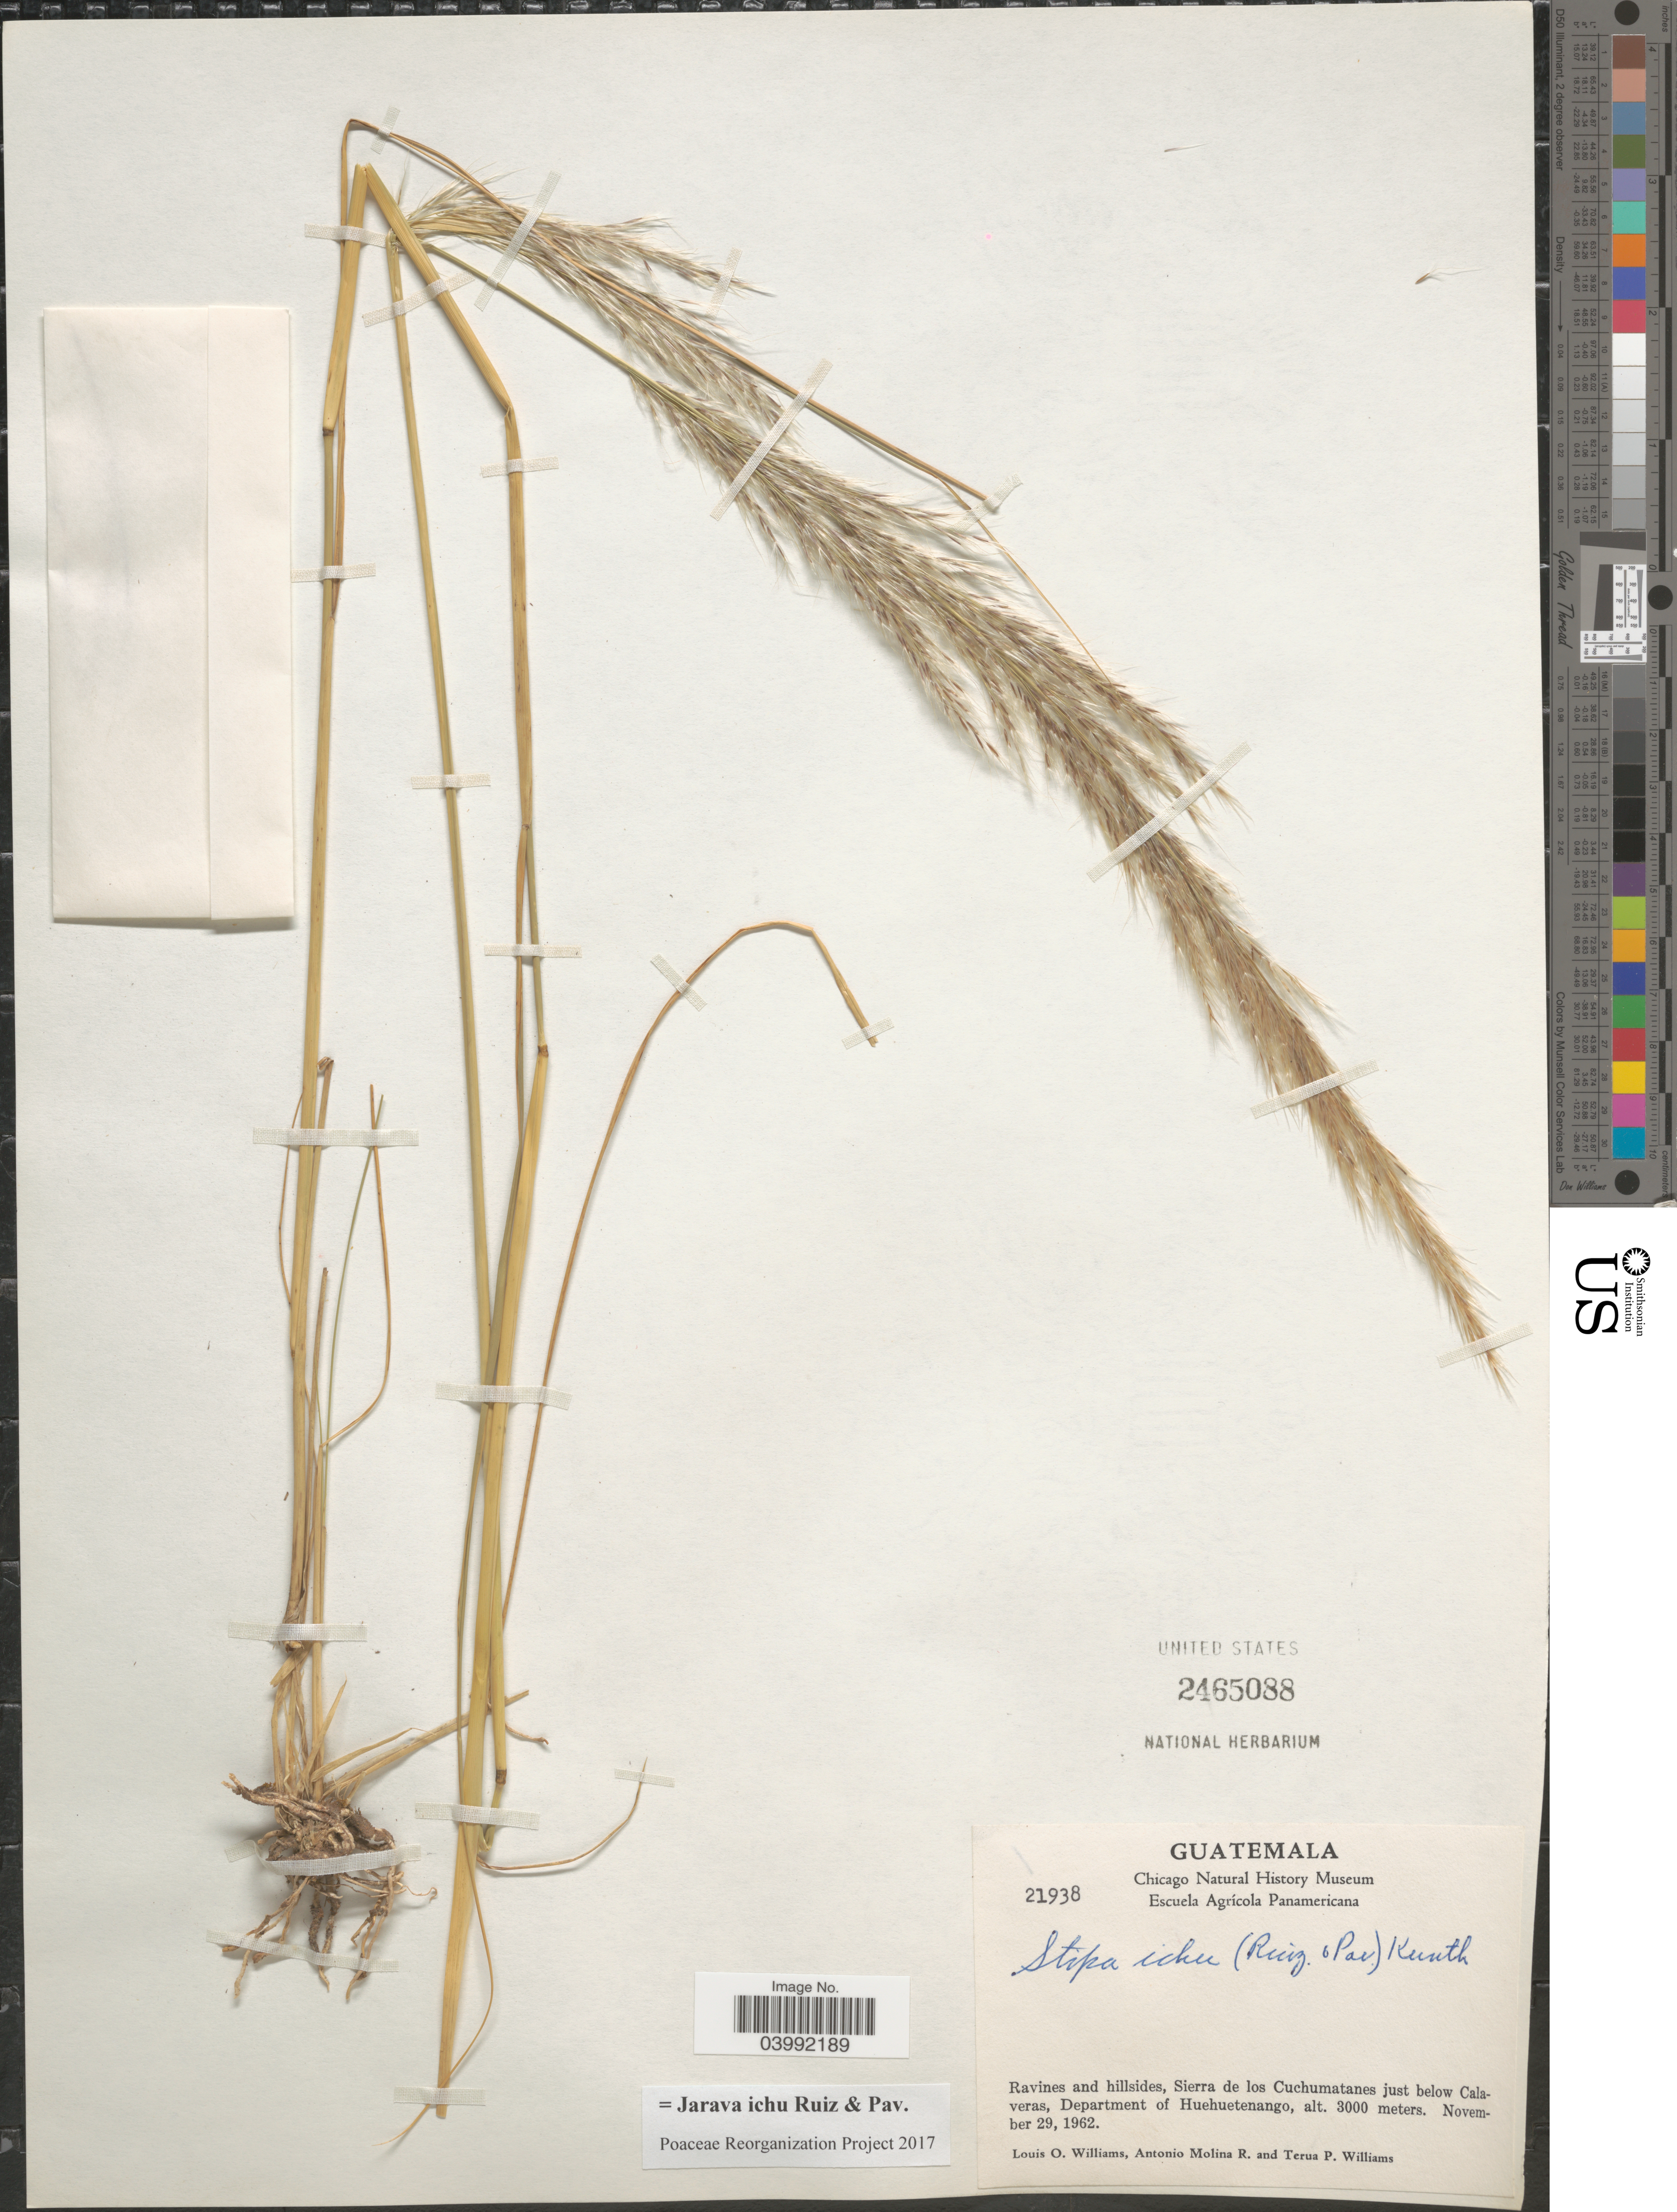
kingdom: Plantae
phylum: Tracheophyta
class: Liliopsida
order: Poales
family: Poaceae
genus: Jarava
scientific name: Jarava ichu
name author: Ruiz & Pav.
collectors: L. O. Williams, A. Molina R. & T. Williams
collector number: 21938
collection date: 1962-11-29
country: Guatemala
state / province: Huehuetenango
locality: Ravines and hillsides, Sierra de los Cuchumatanes just below Calaveras, Department of Huehuetenango.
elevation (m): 3000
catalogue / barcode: US 2465088